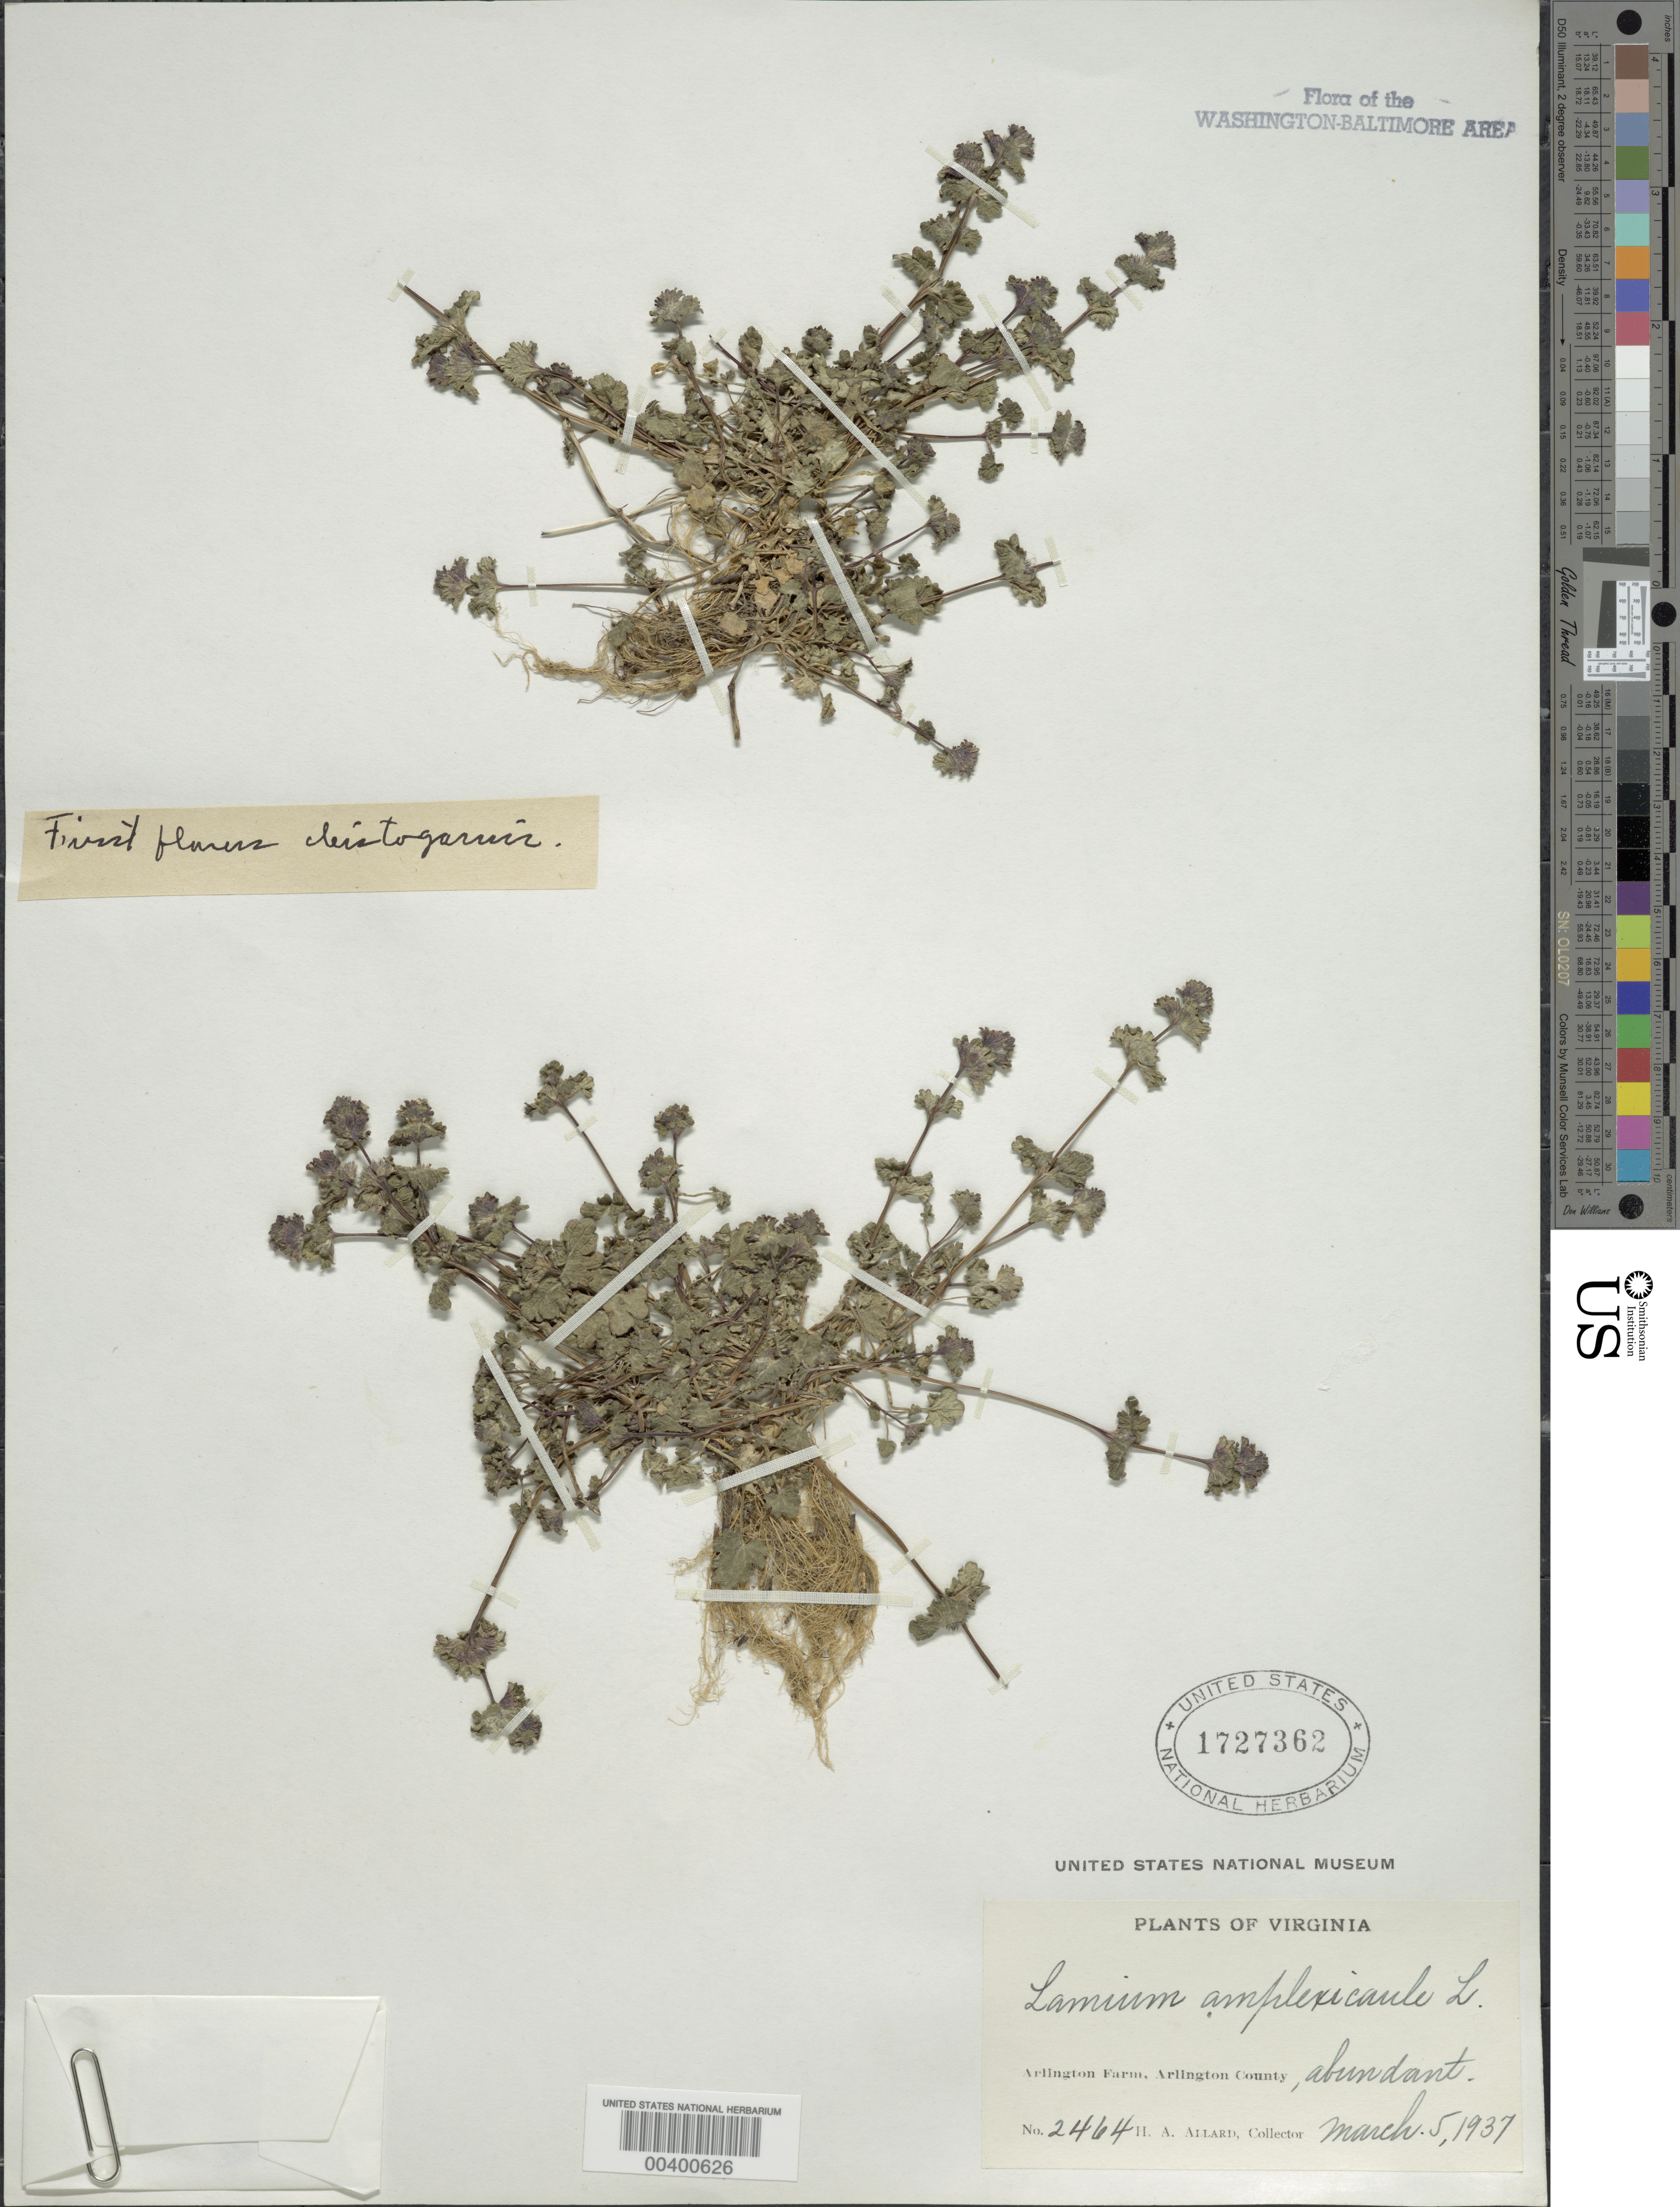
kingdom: Plantae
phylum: Tracheophyta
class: Magnoliopsida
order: Lamiales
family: Lamiaceae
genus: Lamium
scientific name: Lamium amplexicaule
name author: L.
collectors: H. A. Allard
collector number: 2464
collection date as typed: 05 Mar 1937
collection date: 1937-03-05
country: United States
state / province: Virginia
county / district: Arlington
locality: Arlington Farm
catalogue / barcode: US 1727362